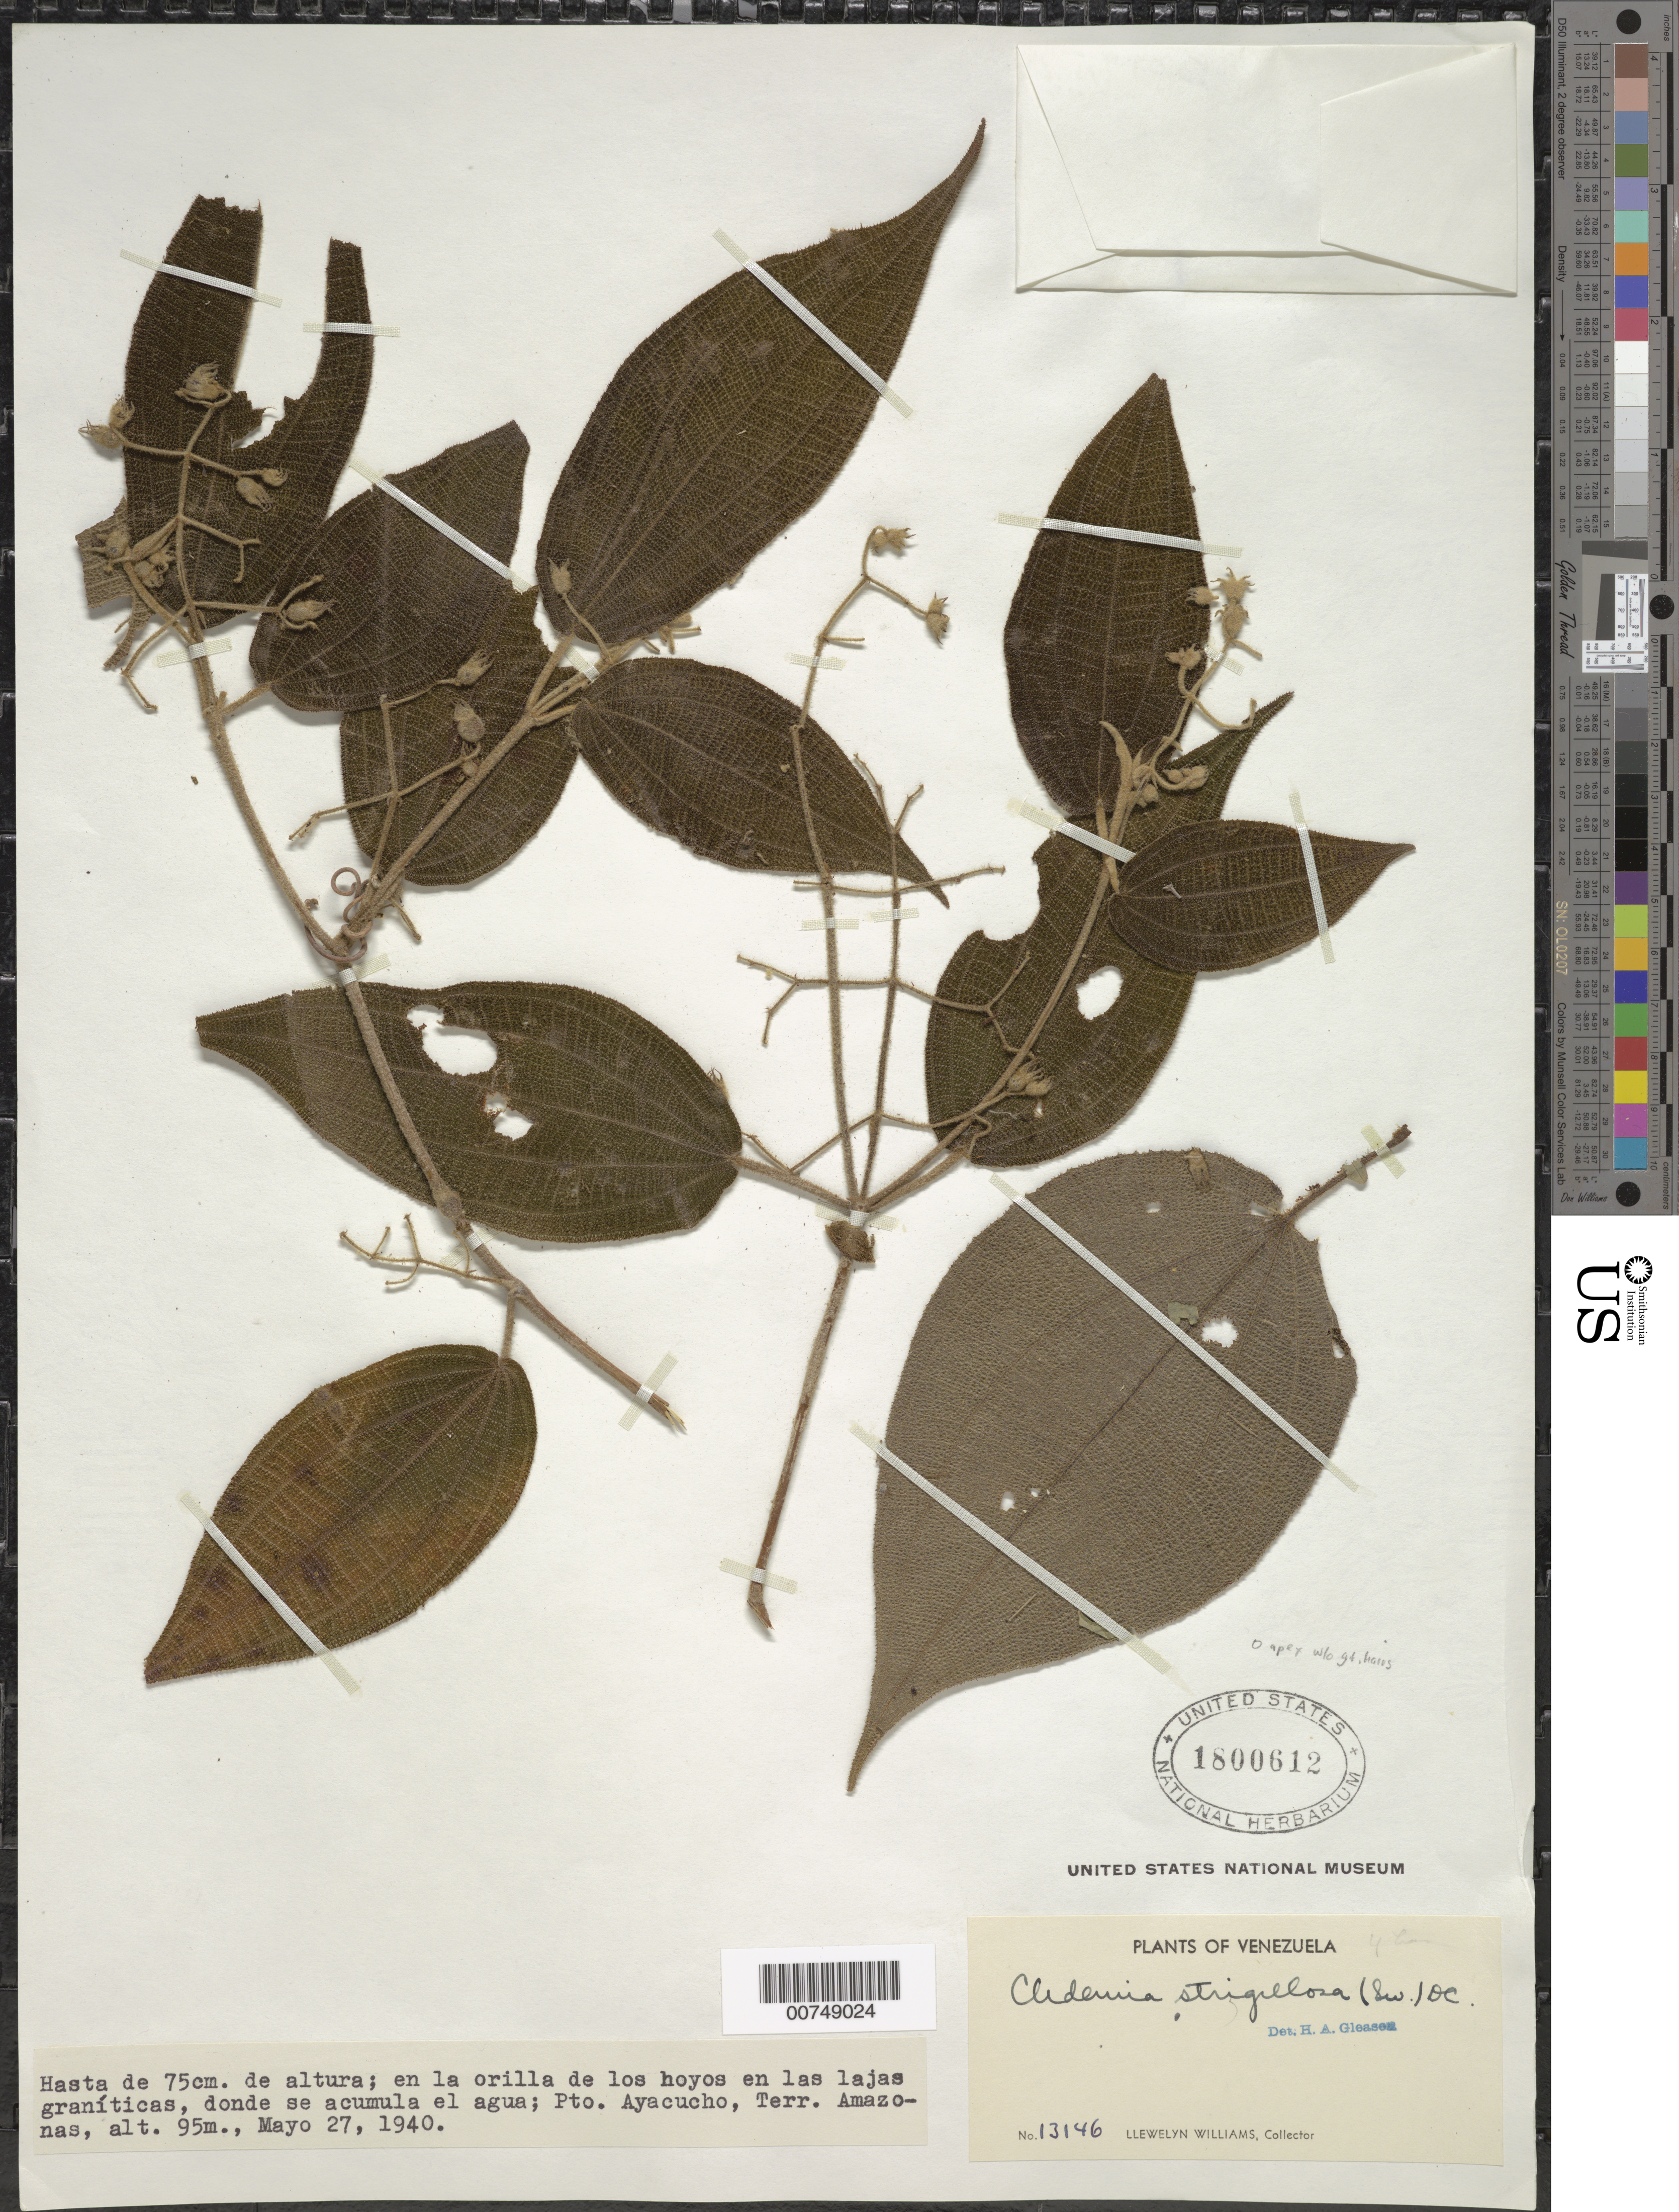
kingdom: Plantae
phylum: Tracheophyta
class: Magnoliopsida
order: Myrtales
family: Melastomataceae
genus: Clidemia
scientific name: Clidemia strigillosa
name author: (Sw.) DC.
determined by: Gleason, H. A.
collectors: Ll. Williams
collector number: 13146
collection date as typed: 27-May-40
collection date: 1940-05-27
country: Venezuela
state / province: Amazonas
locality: Puerto Ayacucho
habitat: Orilla de los hoyos en las lajas graníticas, donde se acumula el agua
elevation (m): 95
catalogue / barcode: US 1800612